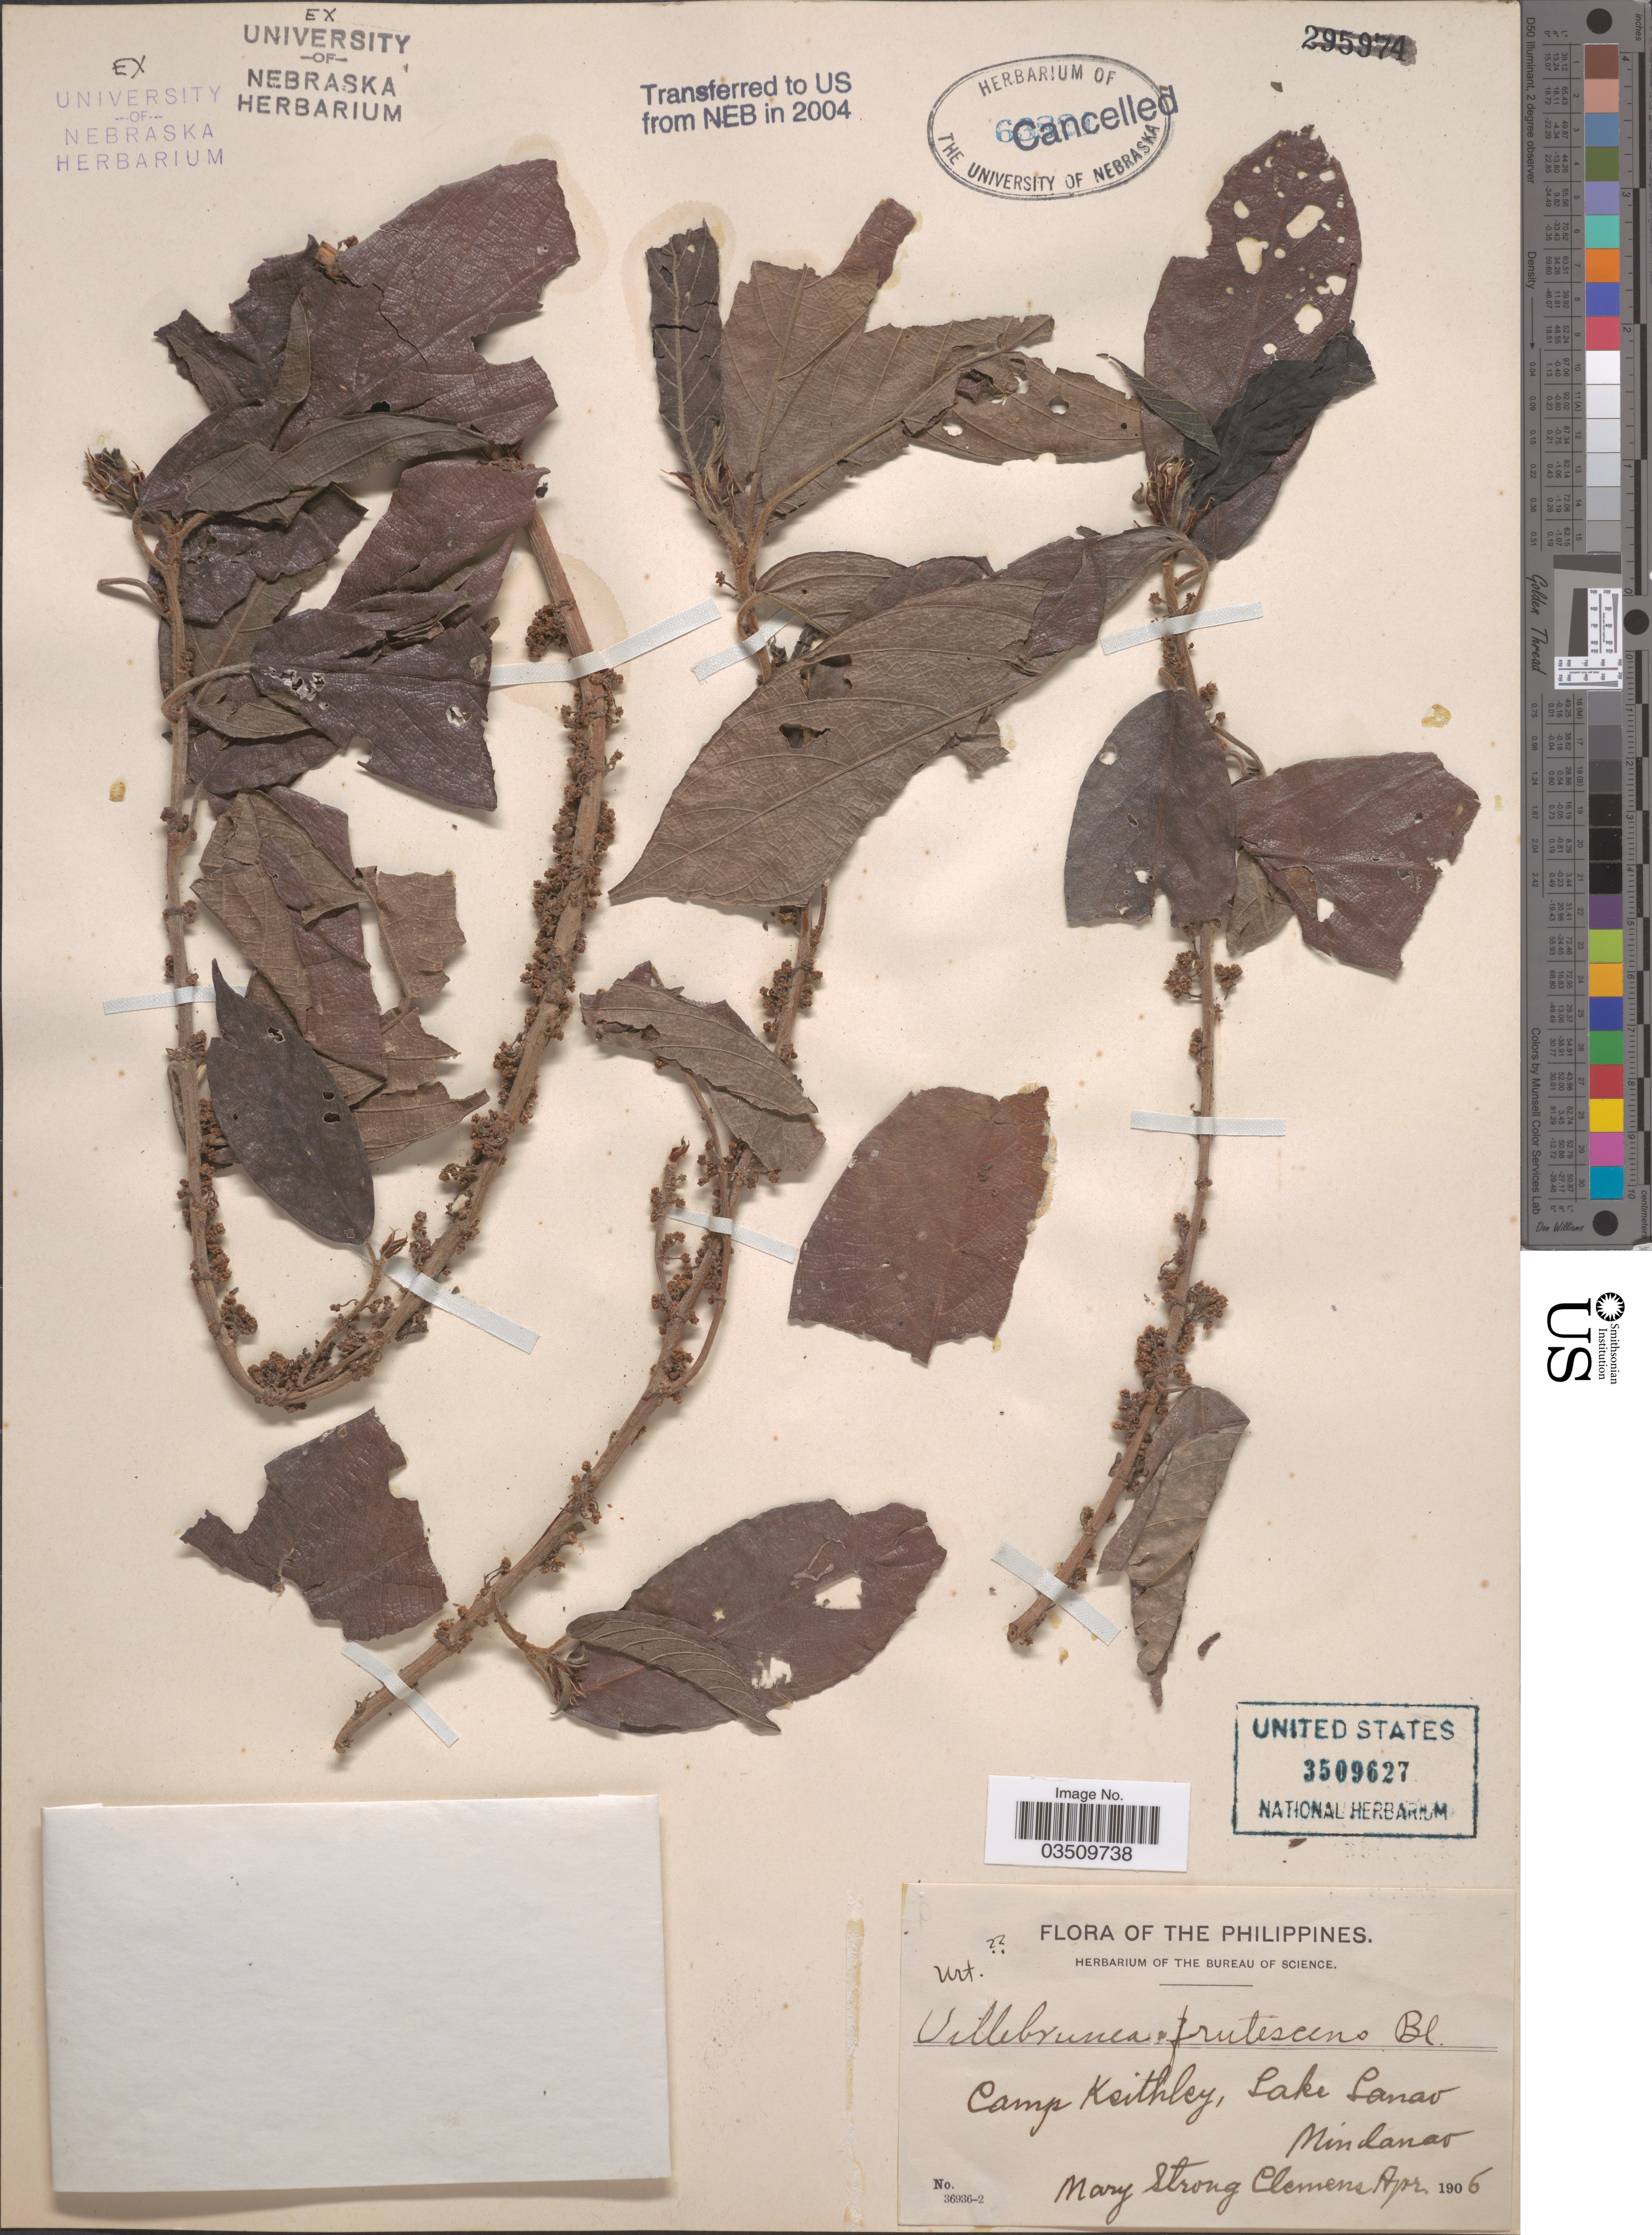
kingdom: Plantae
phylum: Tracheophyta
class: Magnoliopsida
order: Rosales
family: Urticaceae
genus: Oreocnide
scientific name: Oreocnide rubescens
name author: (Blume) Miq.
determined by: Strong, M. T., (US), Smithsonian Institution - National Museum of Natural History (UNITED STATES)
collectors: M. S. Clemens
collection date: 1906-04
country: Philippines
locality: Camp Kaithley, Lake Lanao. Mindanao.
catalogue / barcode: US 3509627